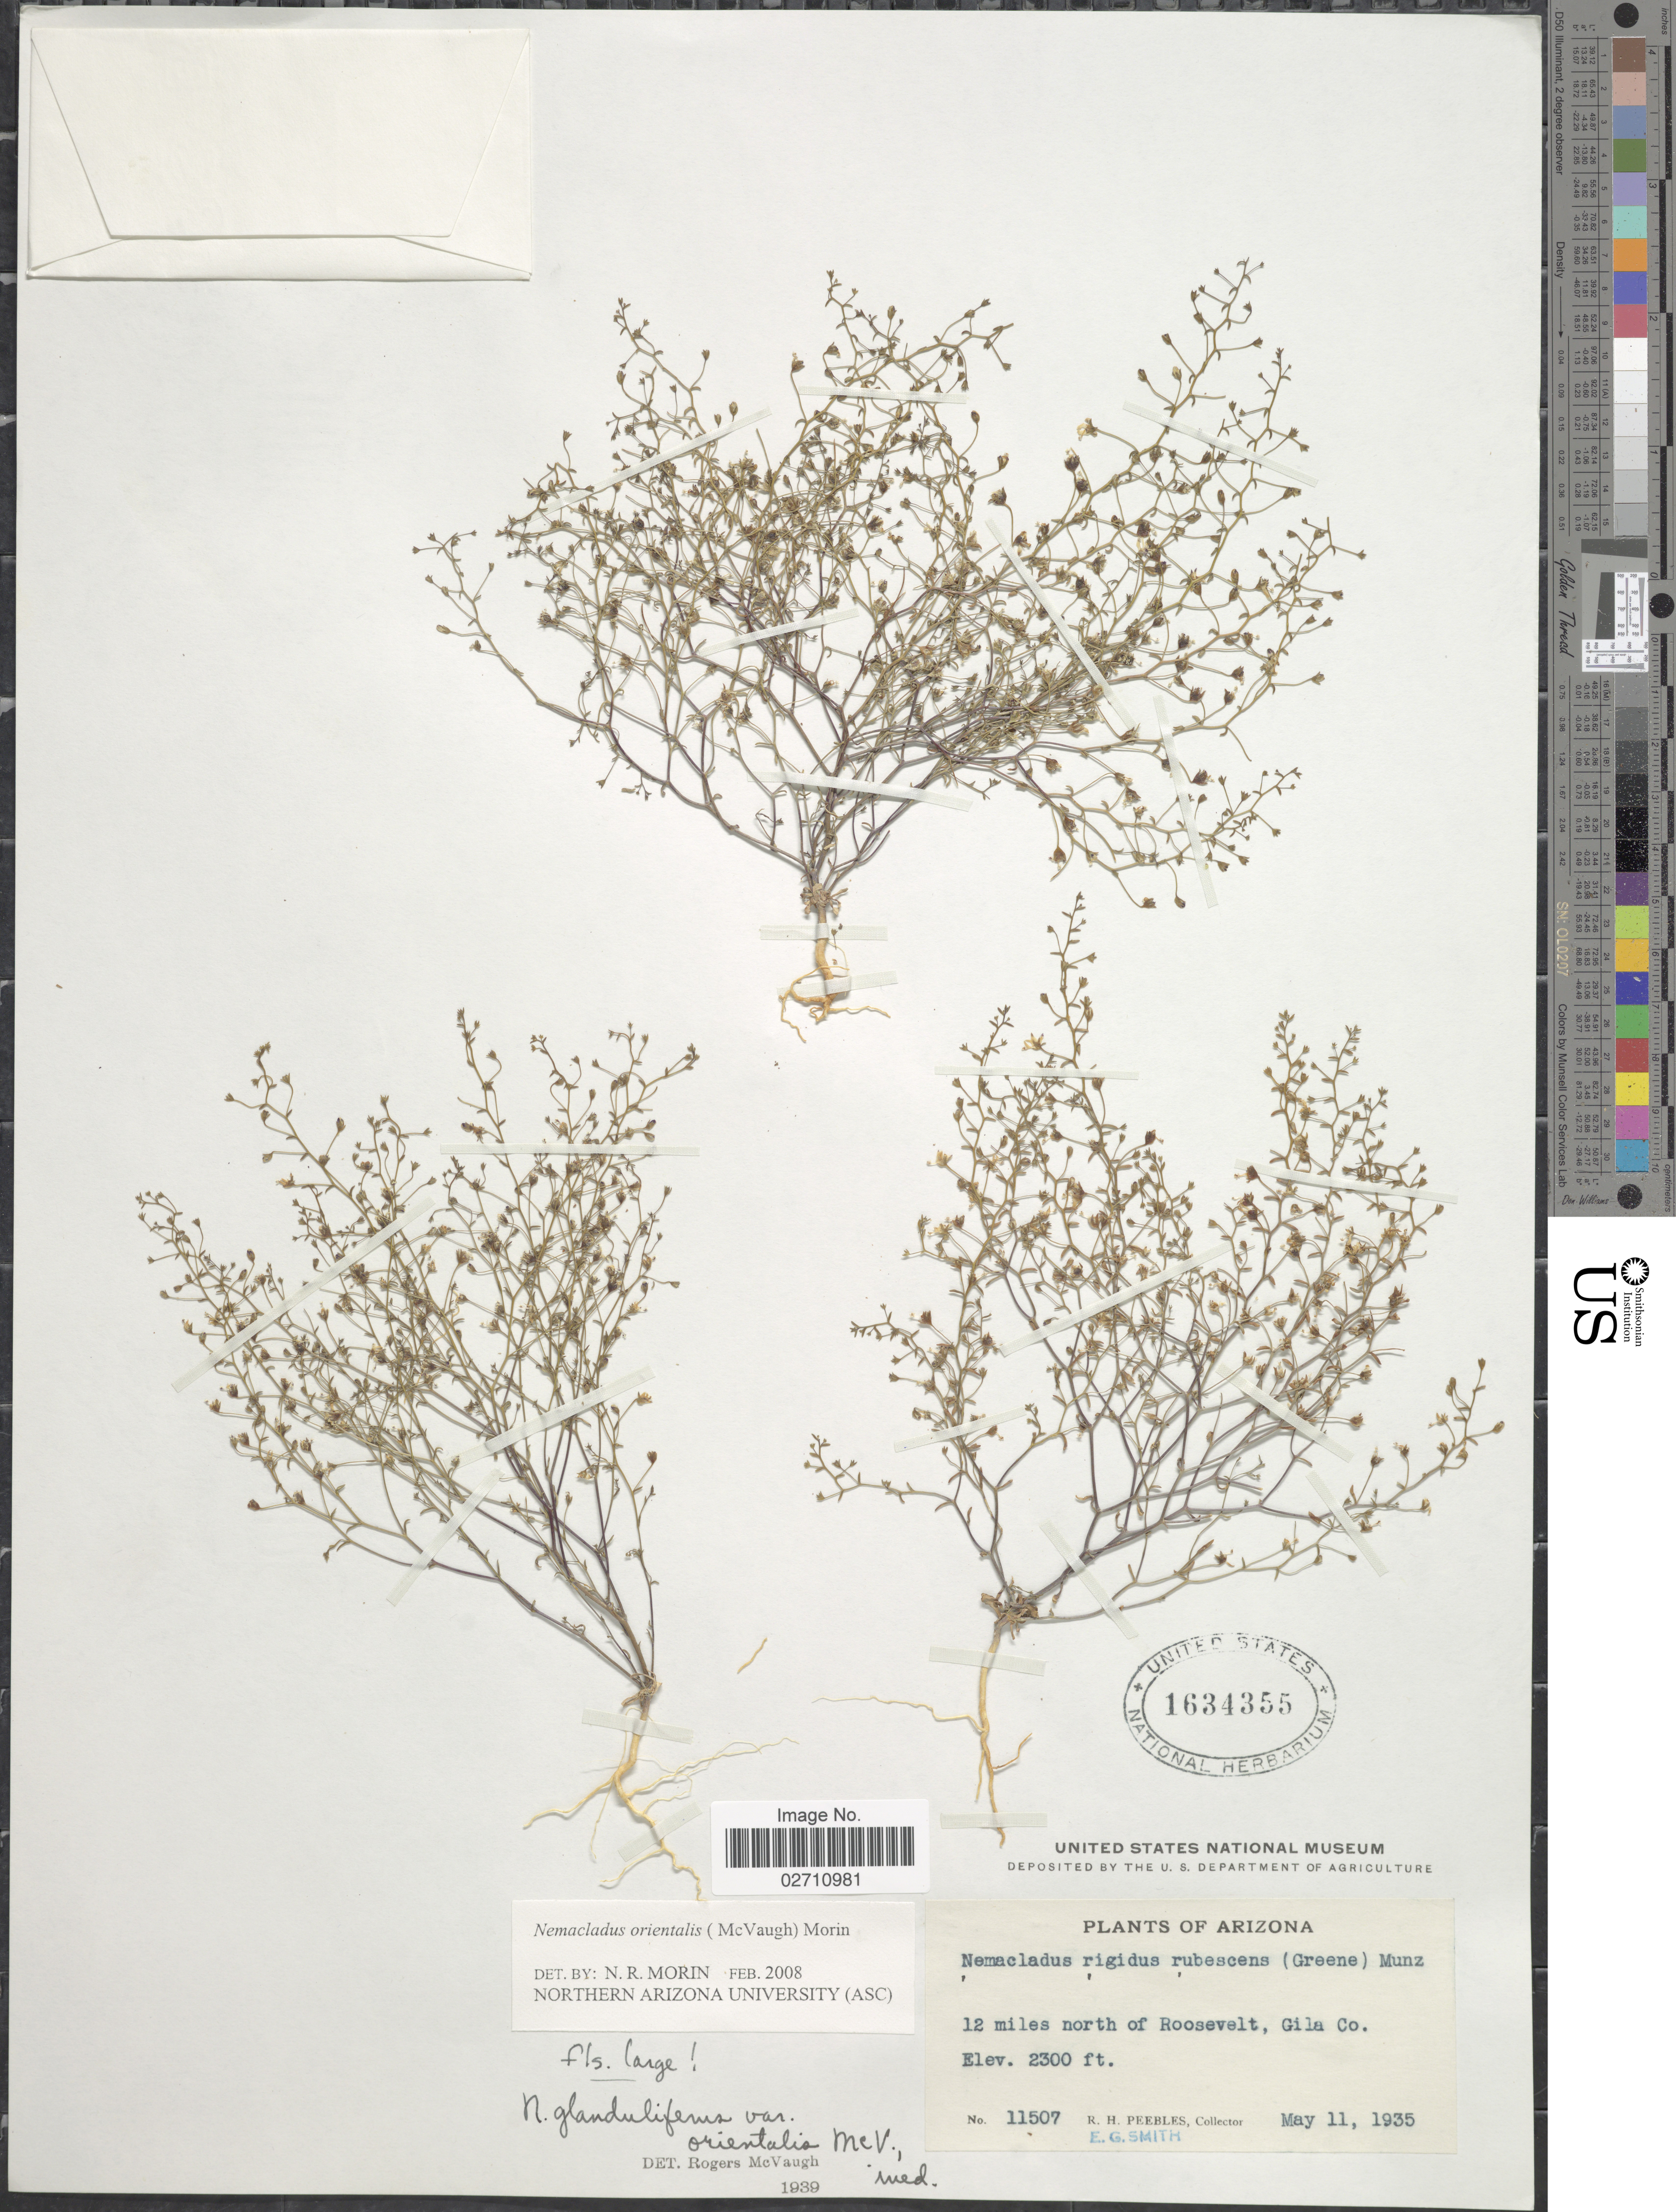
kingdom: Plantae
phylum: Tracheophyta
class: Magnoliopsida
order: Asterales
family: Campanulaceae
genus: Nemacladus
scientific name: Nemacladus orientalis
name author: (McVaugh) Morin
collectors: R. H. Peebles & E. G. Smith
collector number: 11507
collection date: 1935-05-11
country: United States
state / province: Arizona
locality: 12 miles north of Roosevelt, Gila Co.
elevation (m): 701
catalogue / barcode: US 1634355